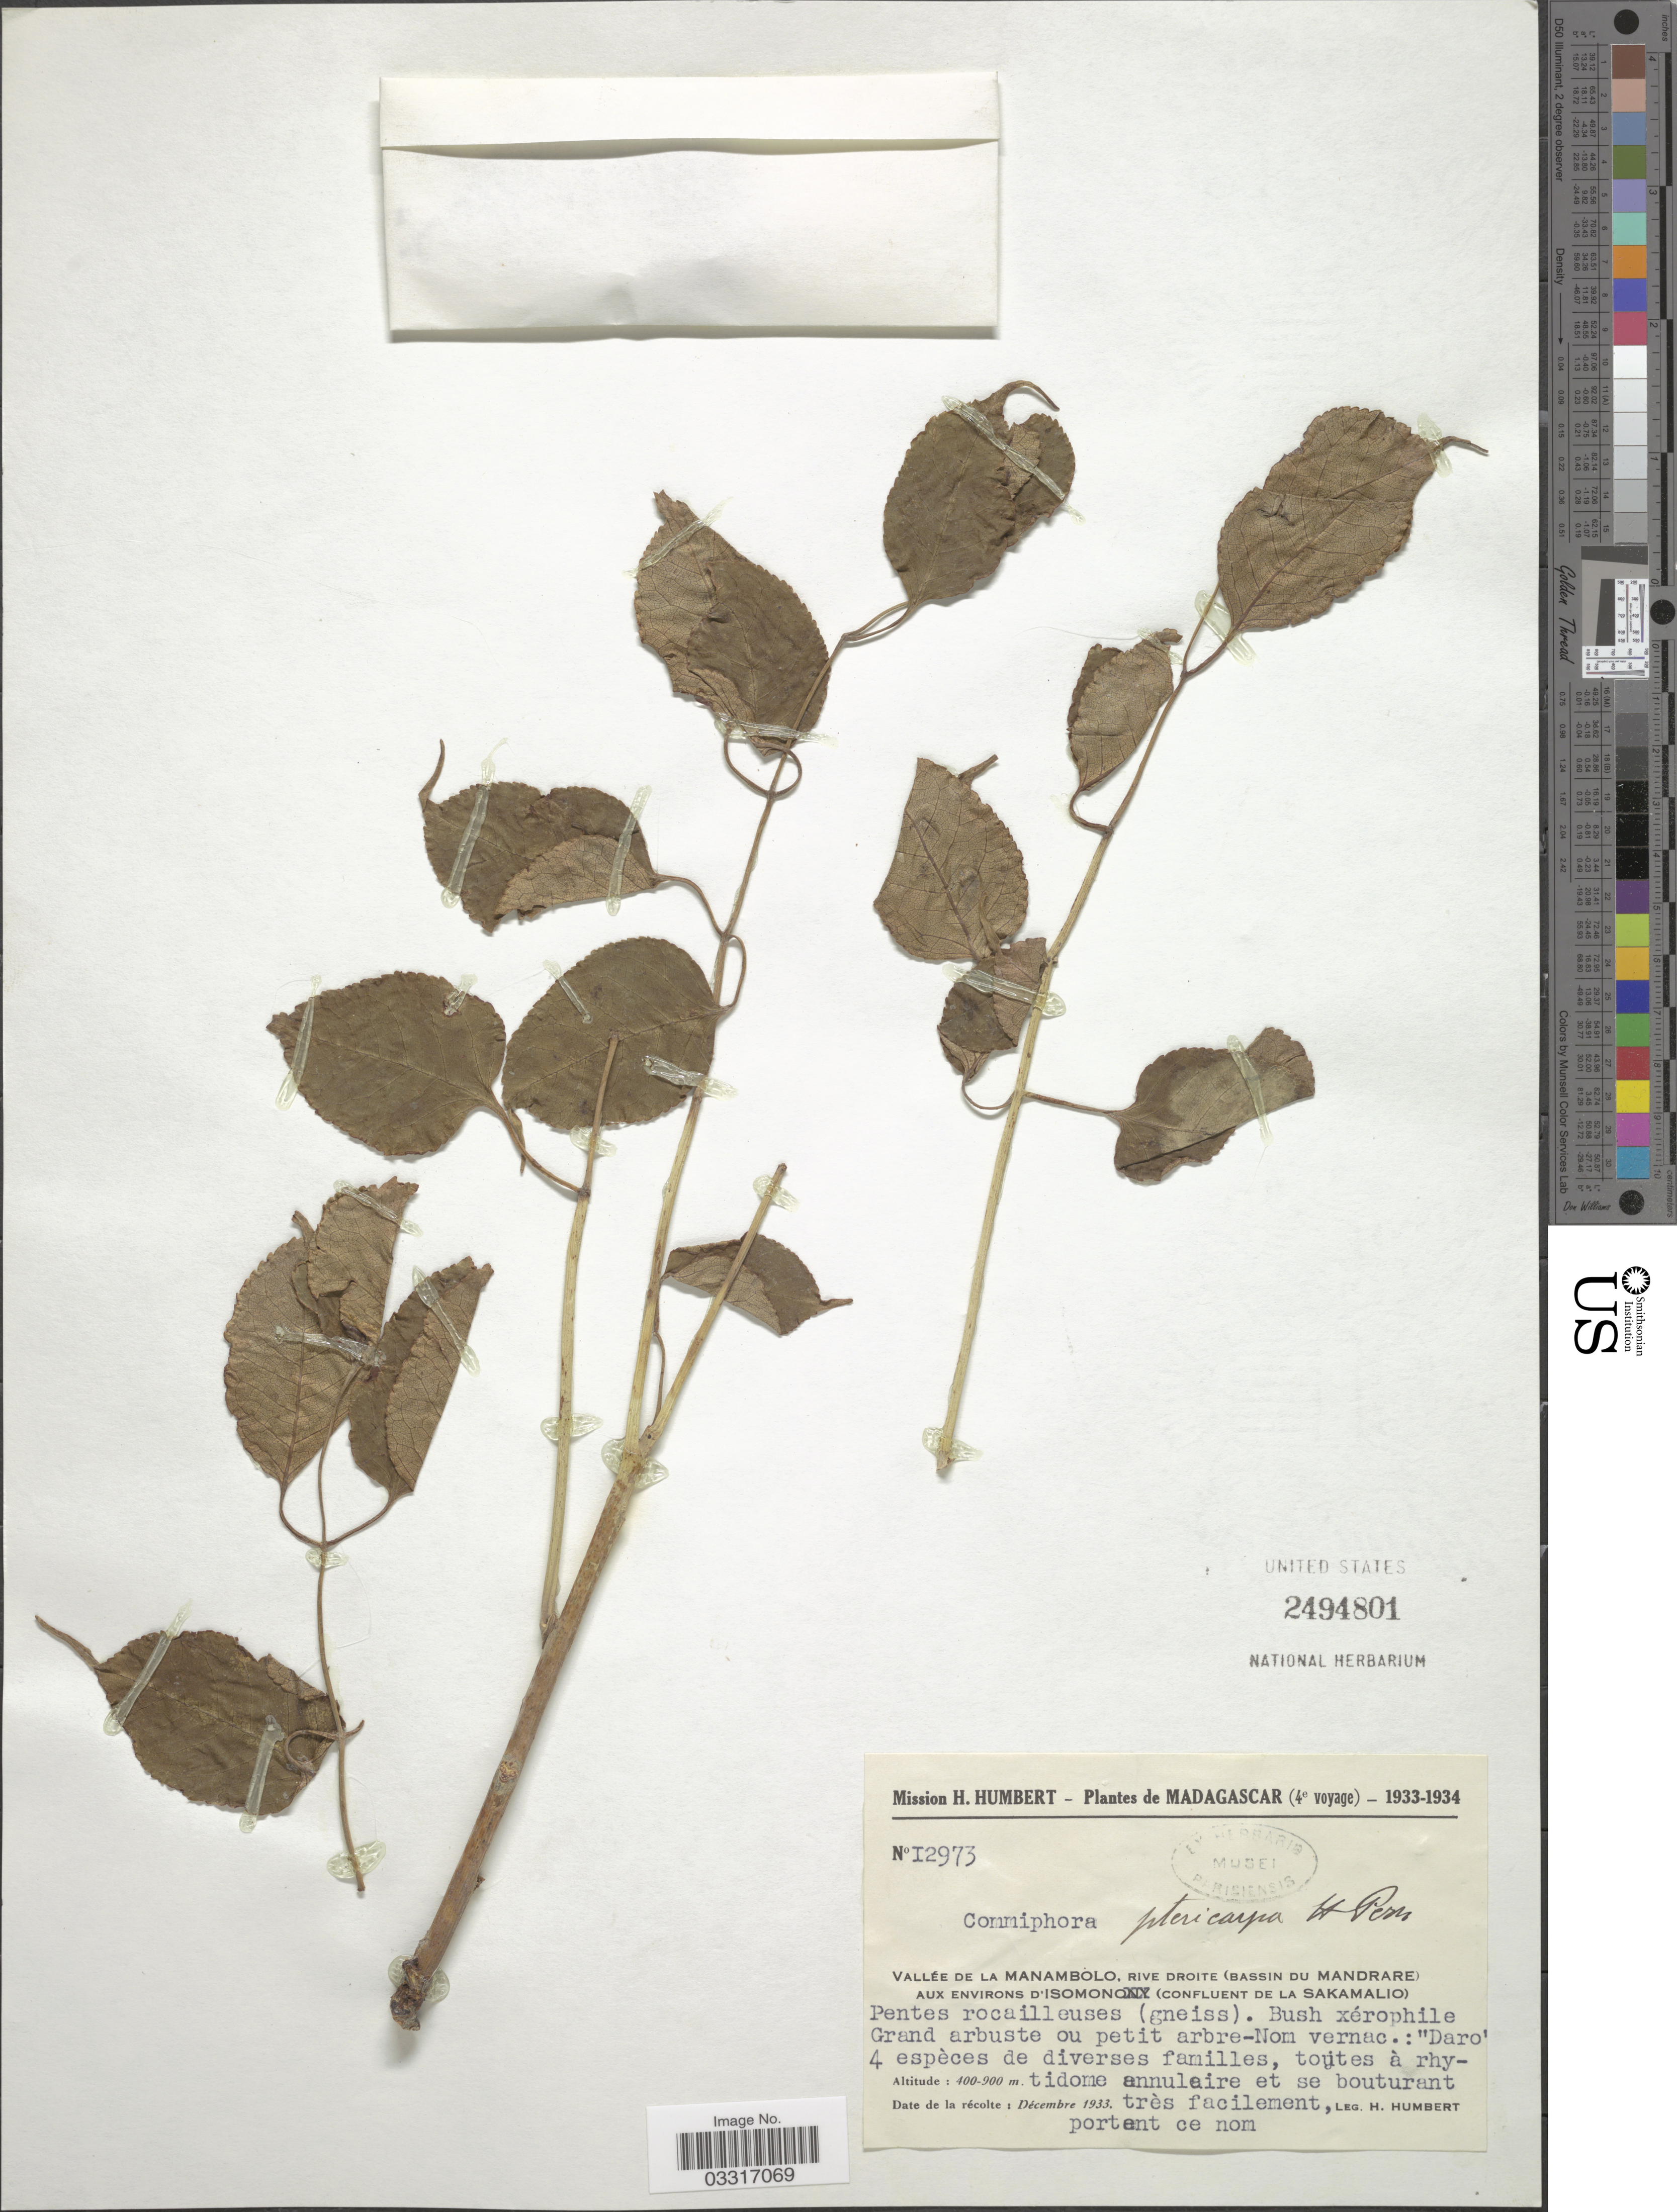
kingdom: Plantae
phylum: Tracheophyta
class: Magnoliopsida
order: Sapindales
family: Burseraceae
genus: Commiphora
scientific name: Commiphora pterocarpa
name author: H. Perrier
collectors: H. Humbert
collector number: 12973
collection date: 1933-12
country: Madagascar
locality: Vallée de la Manambolo, rive droite (Bassin du Mandrare) aux environs d'Isomono (confluent de La Sakamalio).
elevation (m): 400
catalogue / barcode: US 2494801